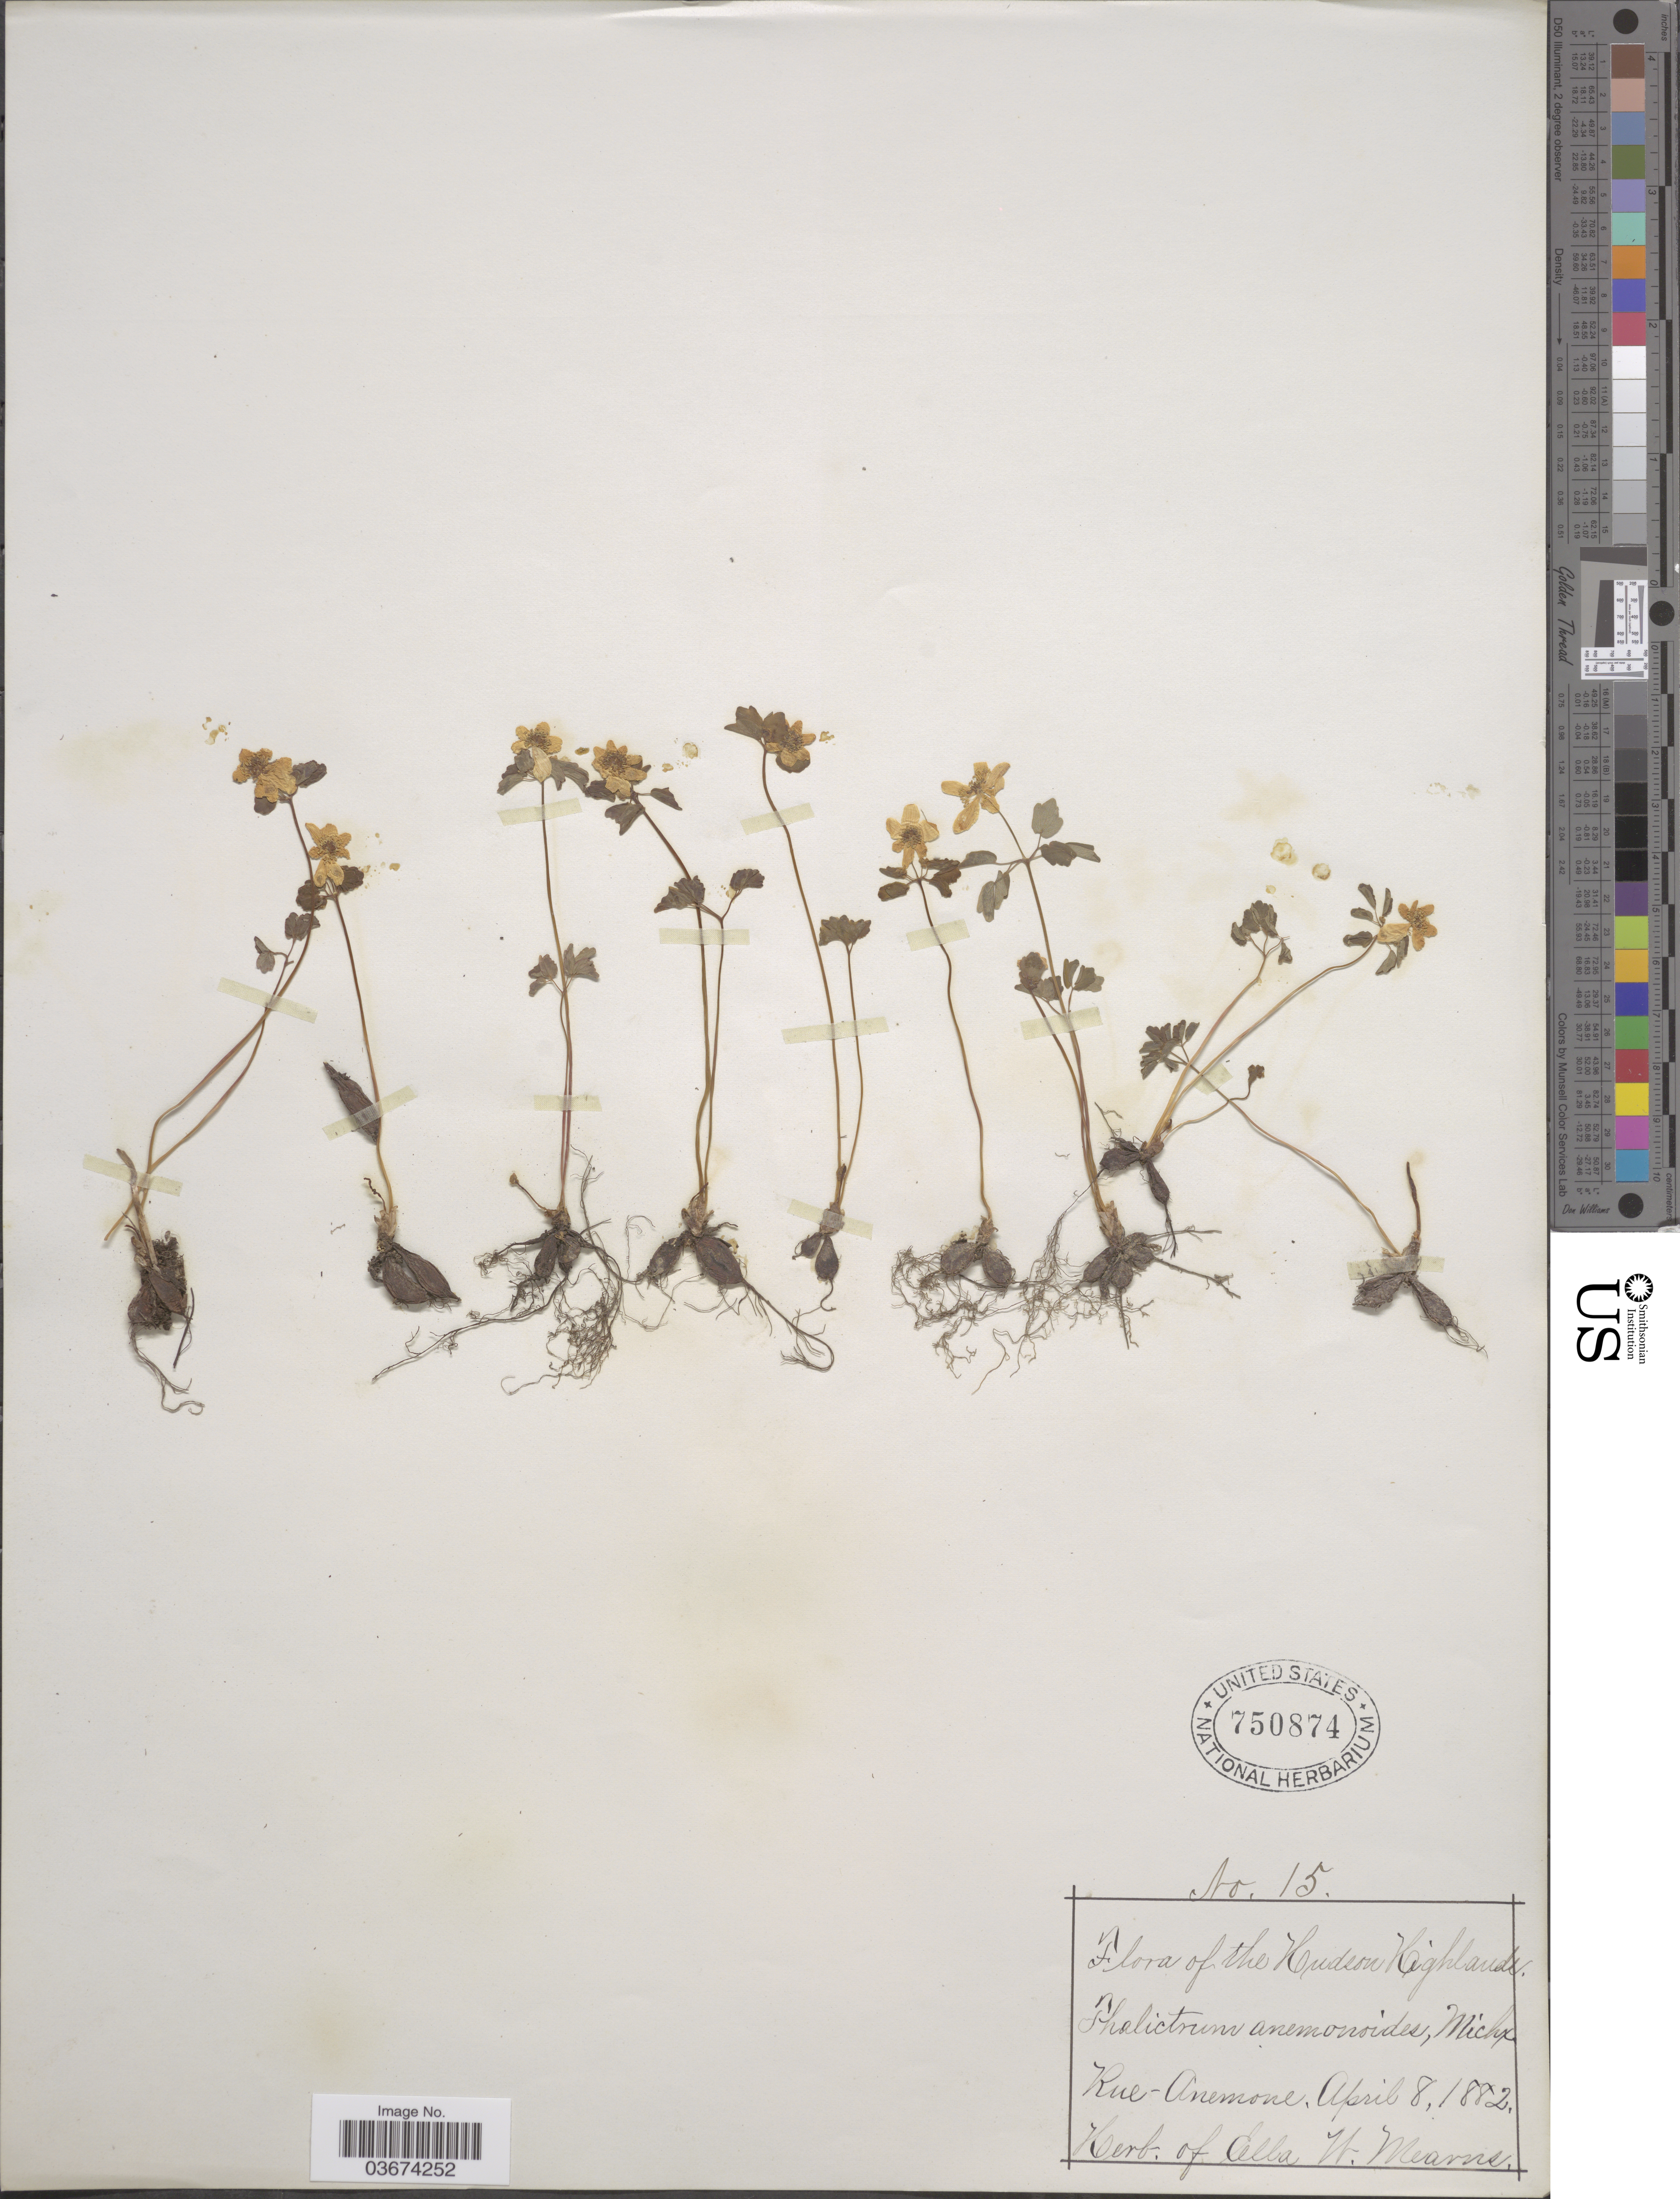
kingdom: Plantae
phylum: Tracheophyta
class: Magnoliopsida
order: Ranunculales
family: Ranunculaceae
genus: Thalictrum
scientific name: Thalictrum thalictroides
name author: (L.) A.J. Eames & B. Boivin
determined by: Strong, M. T., (US), Smithsonian Institution - National Museum of Natural History (UNITED STATES)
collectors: ex herb. Ella W. Mearns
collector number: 15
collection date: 1882-04-08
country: United States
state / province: New York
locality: The Hudson Highlands.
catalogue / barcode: US 750874